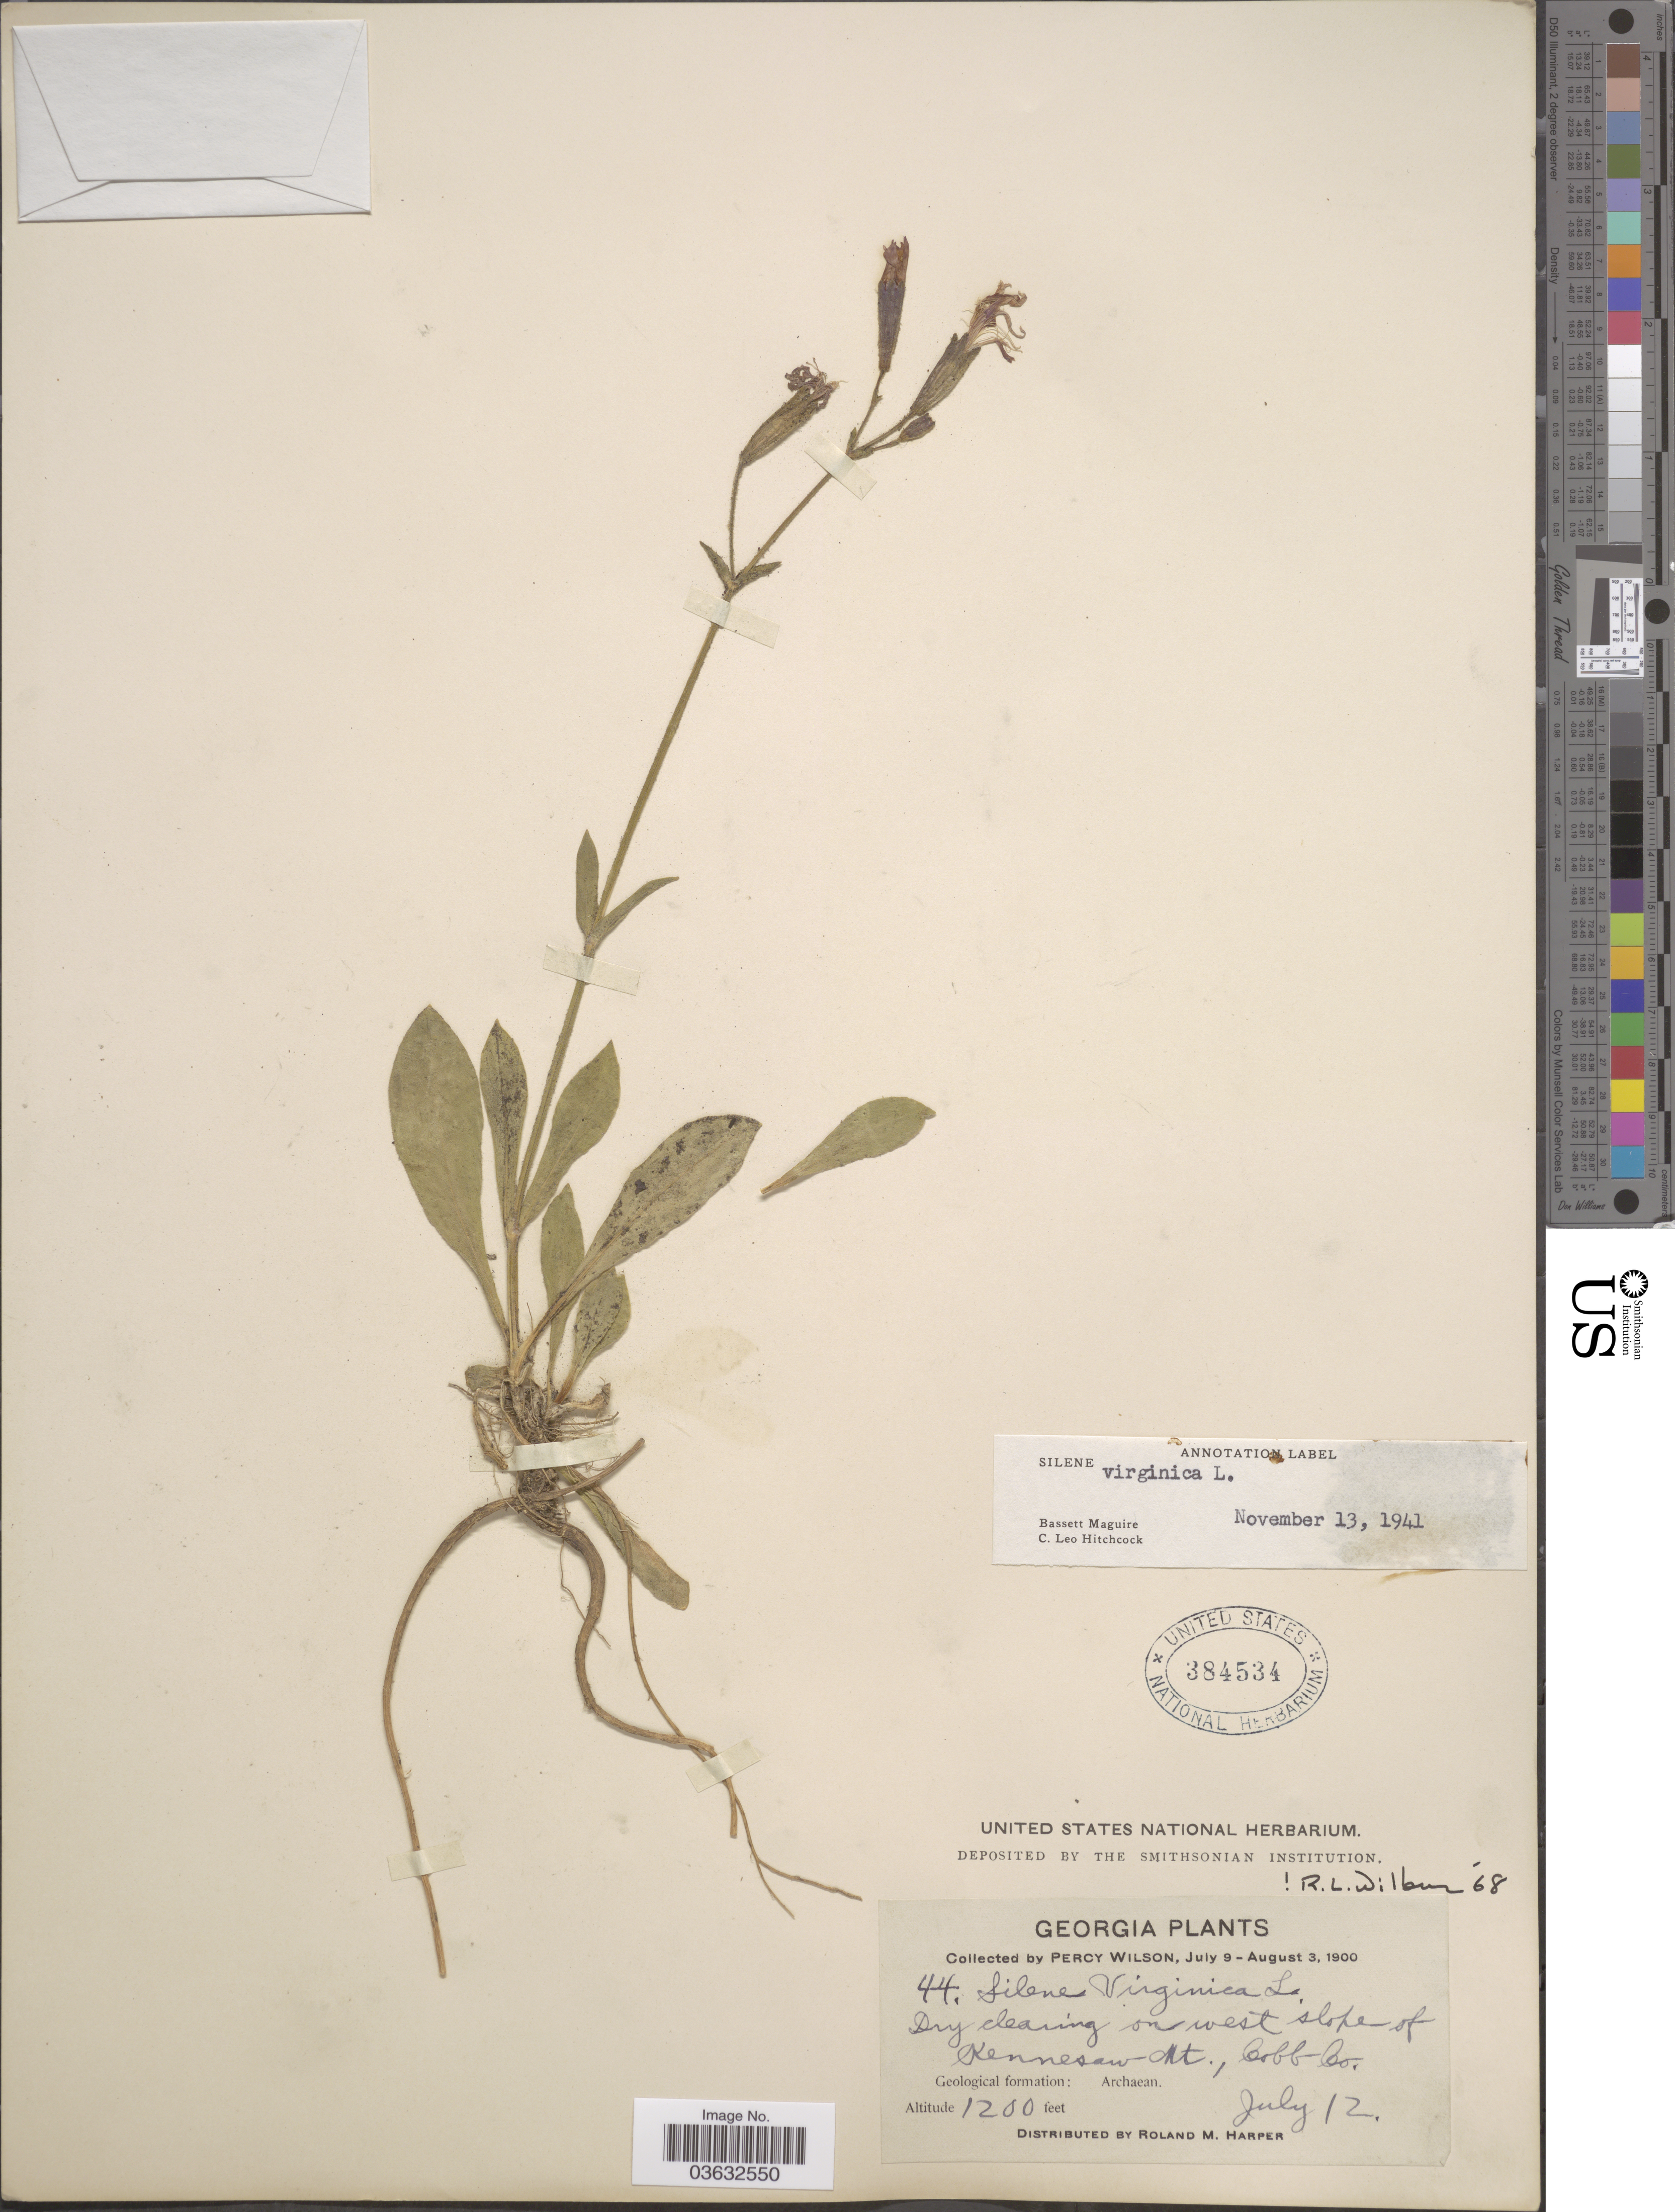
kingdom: Plantae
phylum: Tracheophyta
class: Magnoliopsida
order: Caryophyllales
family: Caryophyllaceae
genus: Silene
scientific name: Silene virginica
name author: L.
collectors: P. Wilson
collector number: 44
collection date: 1900-07-12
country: United States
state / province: Georgia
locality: Dry clearing on west slope of Kennesaw Mt., Cobb Co. Geological formation: Archaean.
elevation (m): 366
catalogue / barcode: US 384534